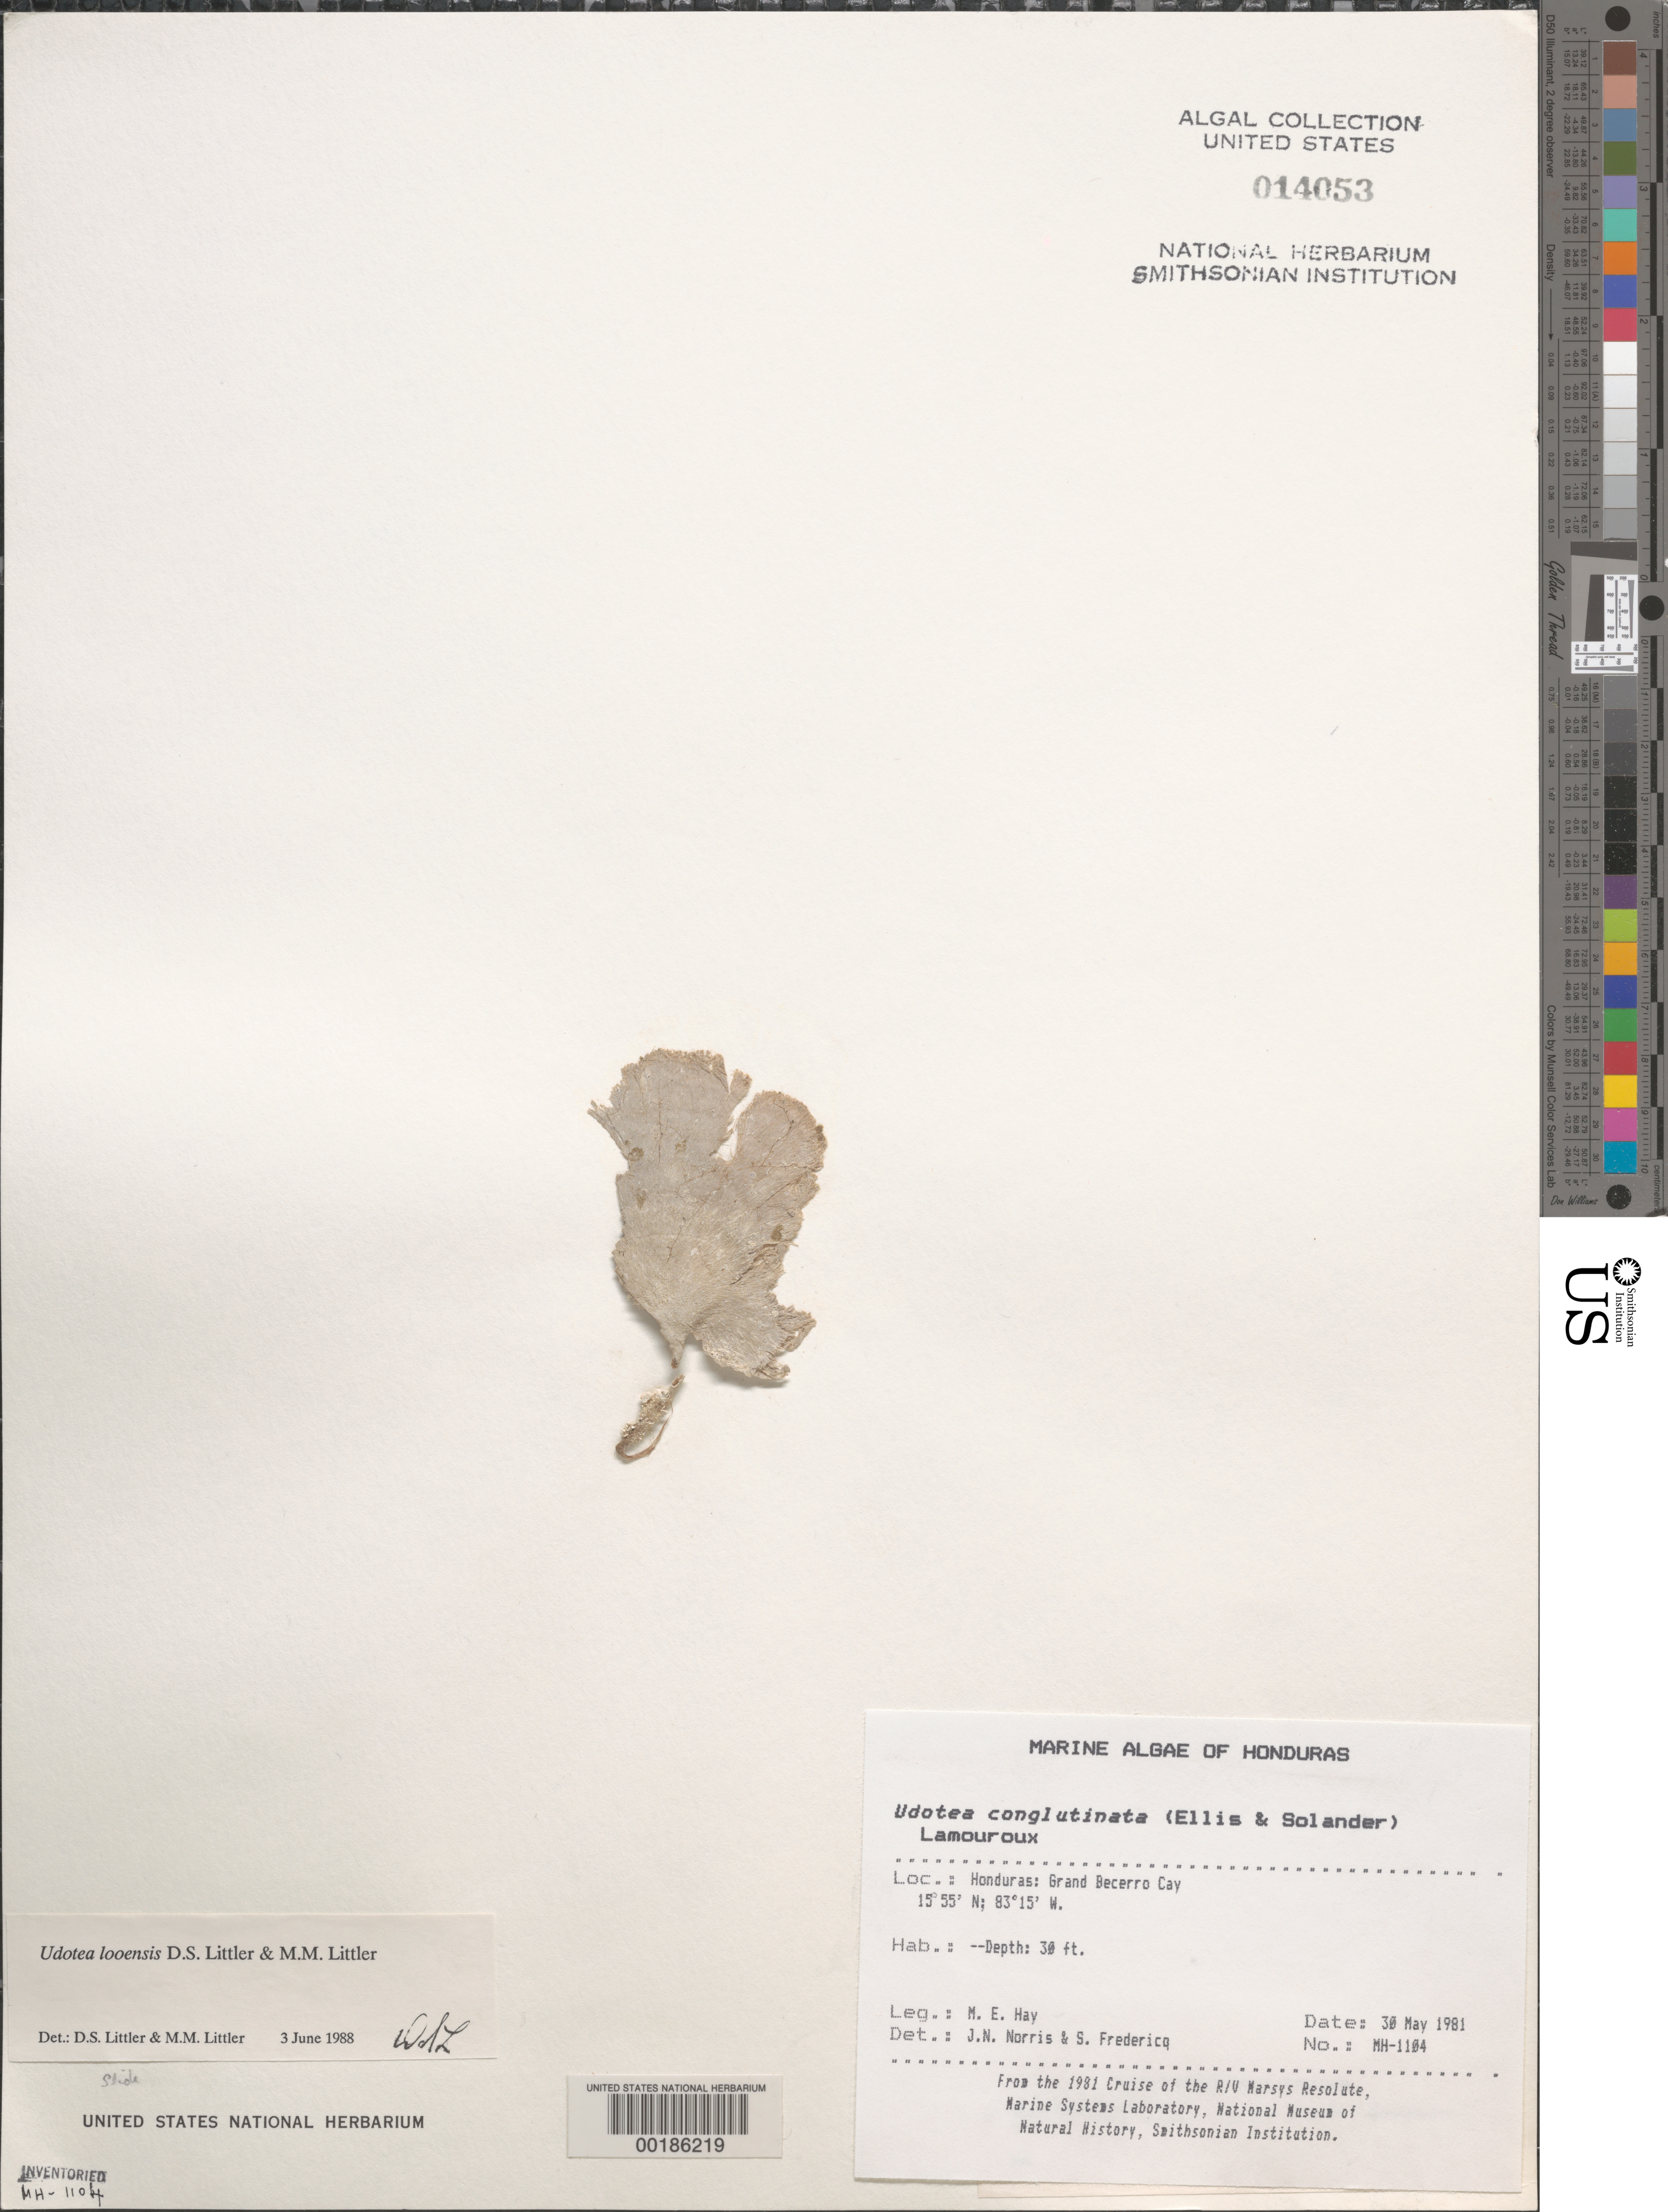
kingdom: Plantae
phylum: Chlorophyta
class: Ulvophyceae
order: Bryopsidales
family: Udoteaceae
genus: Udotea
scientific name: Udotea looensis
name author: D.S. Littler & Littler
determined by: Littler, D. S.; Littler, M. M.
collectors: M. E. Hay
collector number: MEH-1104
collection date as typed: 30 May 1981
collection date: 1981-05-30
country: Honduras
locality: Grand becerro cay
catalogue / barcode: US 14053